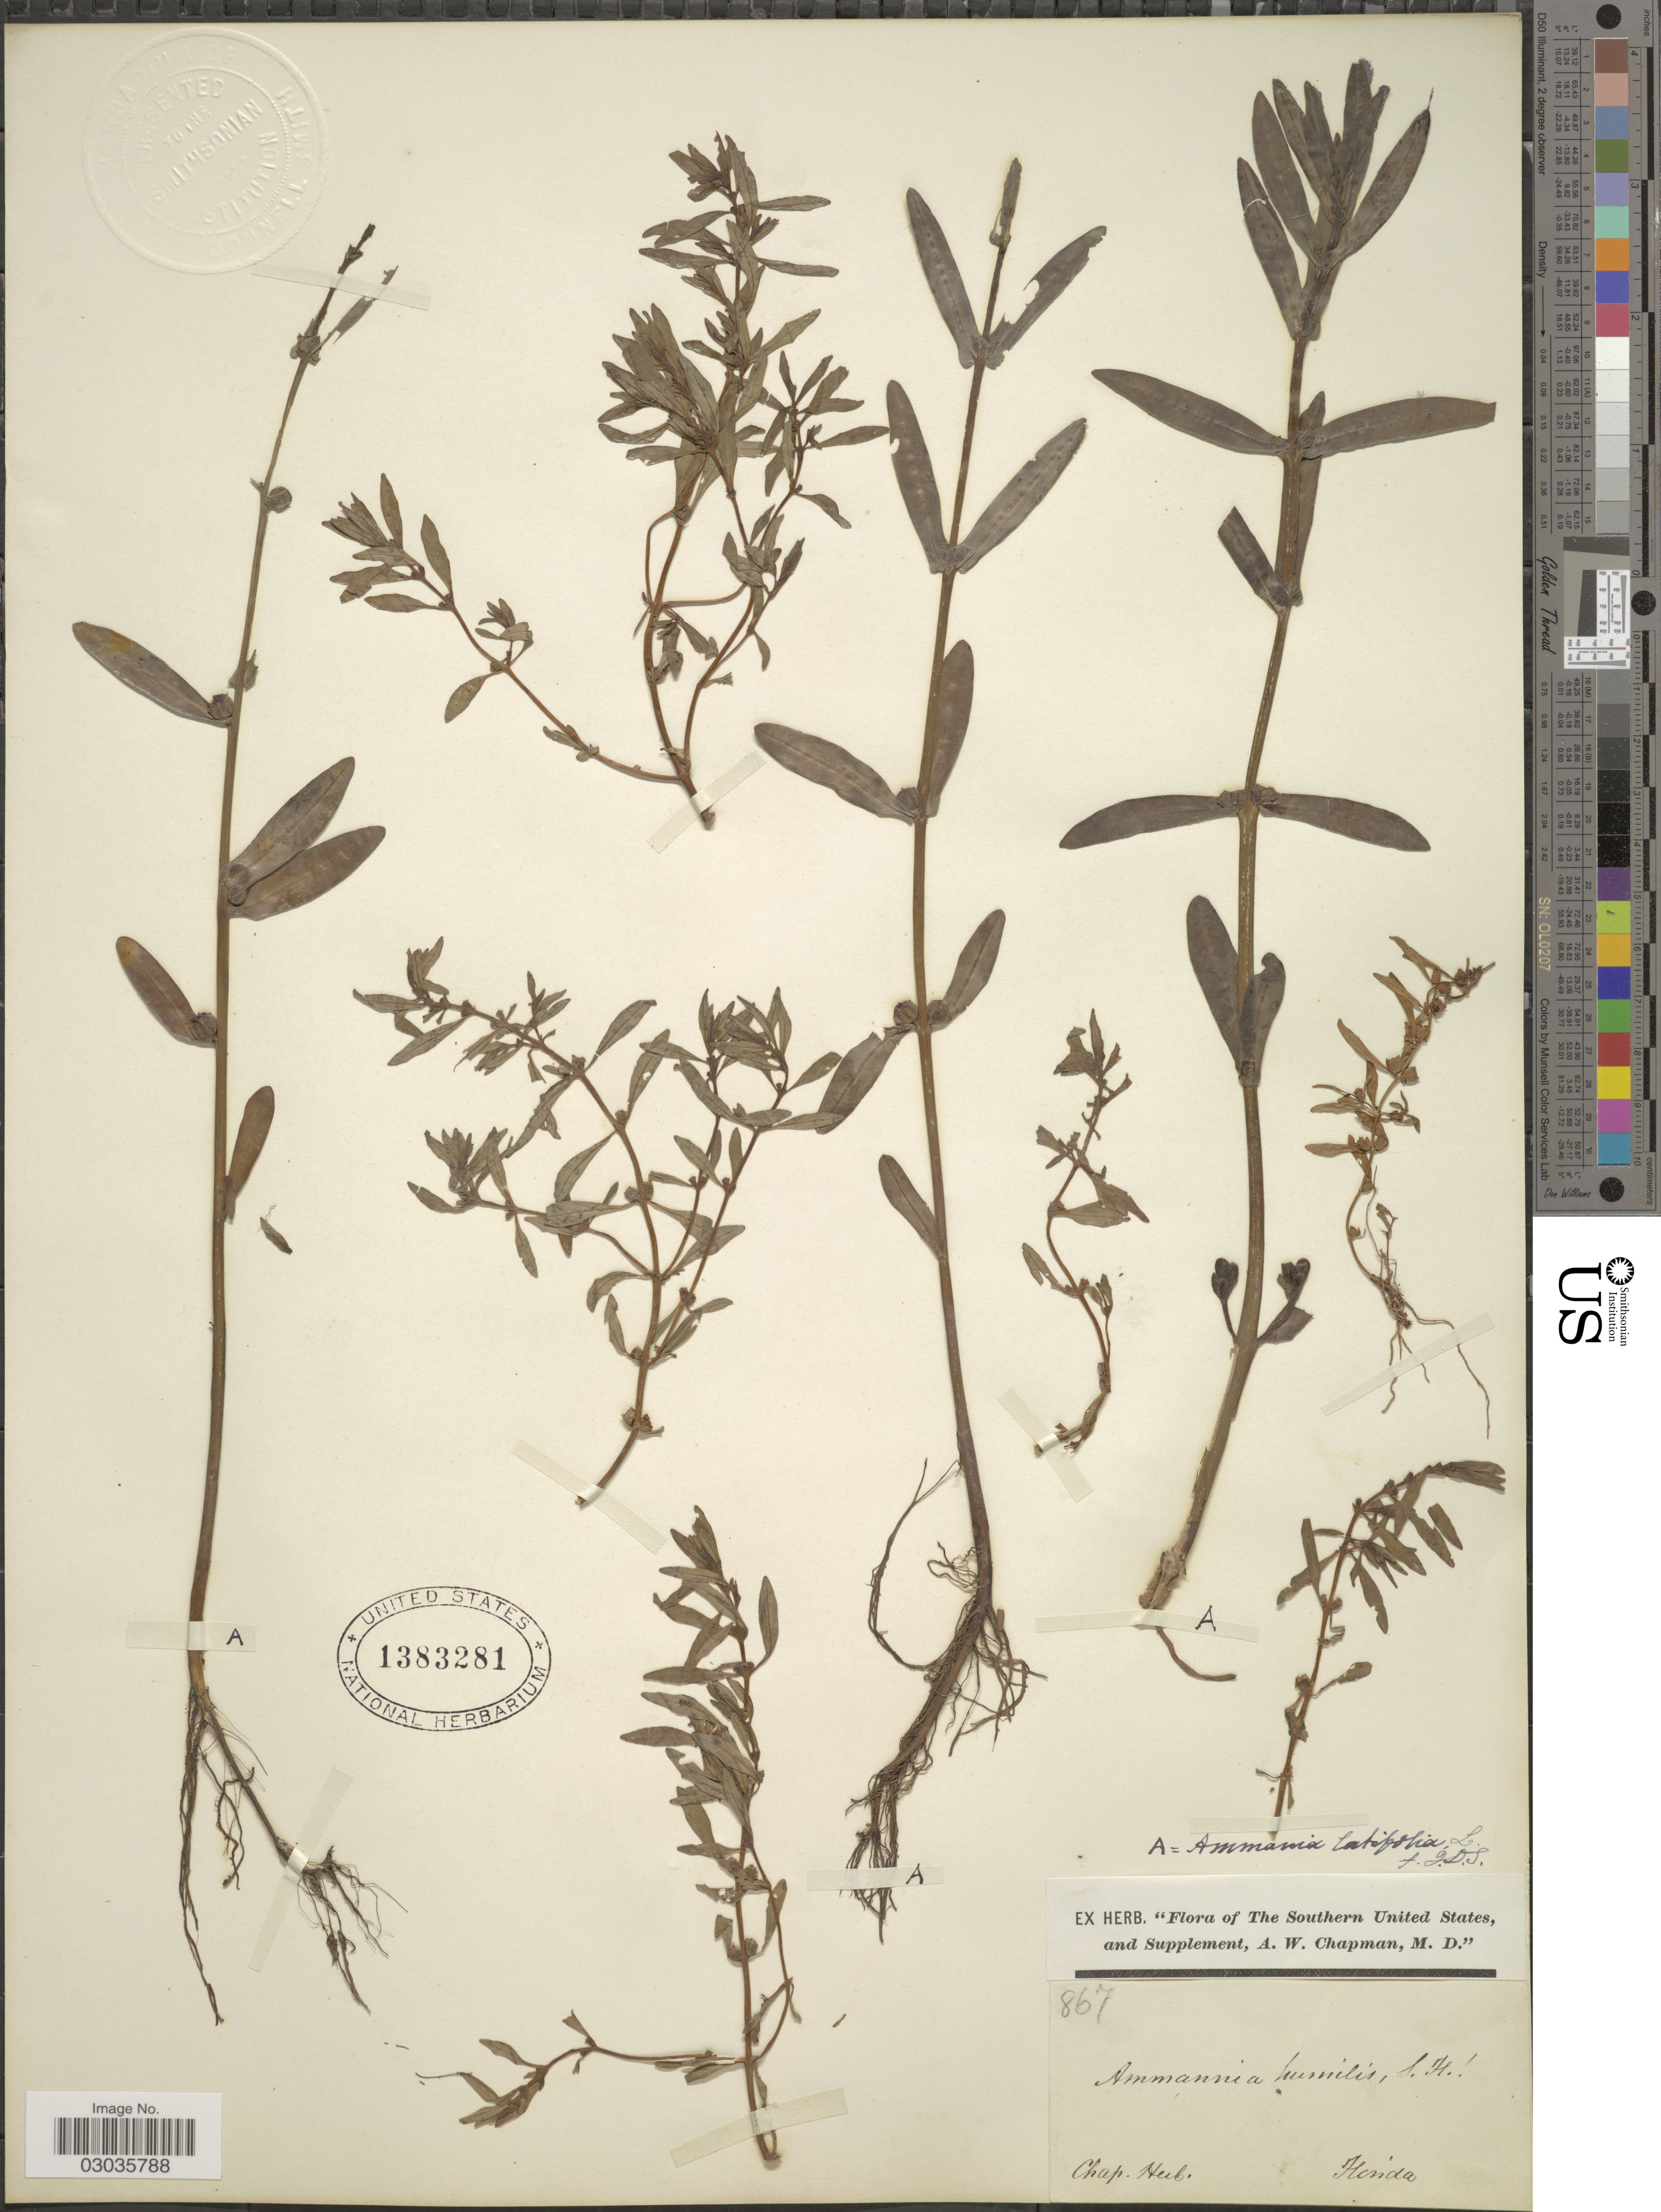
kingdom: Plantae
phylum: Tracheophyta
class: Magnoliopsida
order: Myrtales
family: Lythraceae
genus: Rotala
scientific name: Rotala ramosior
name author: (L.) Koehne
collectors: ex herb. A.W. Chapman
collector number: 867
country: United States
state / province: Florida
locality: Southern United States, and Supplement.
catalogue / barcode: US 1383281